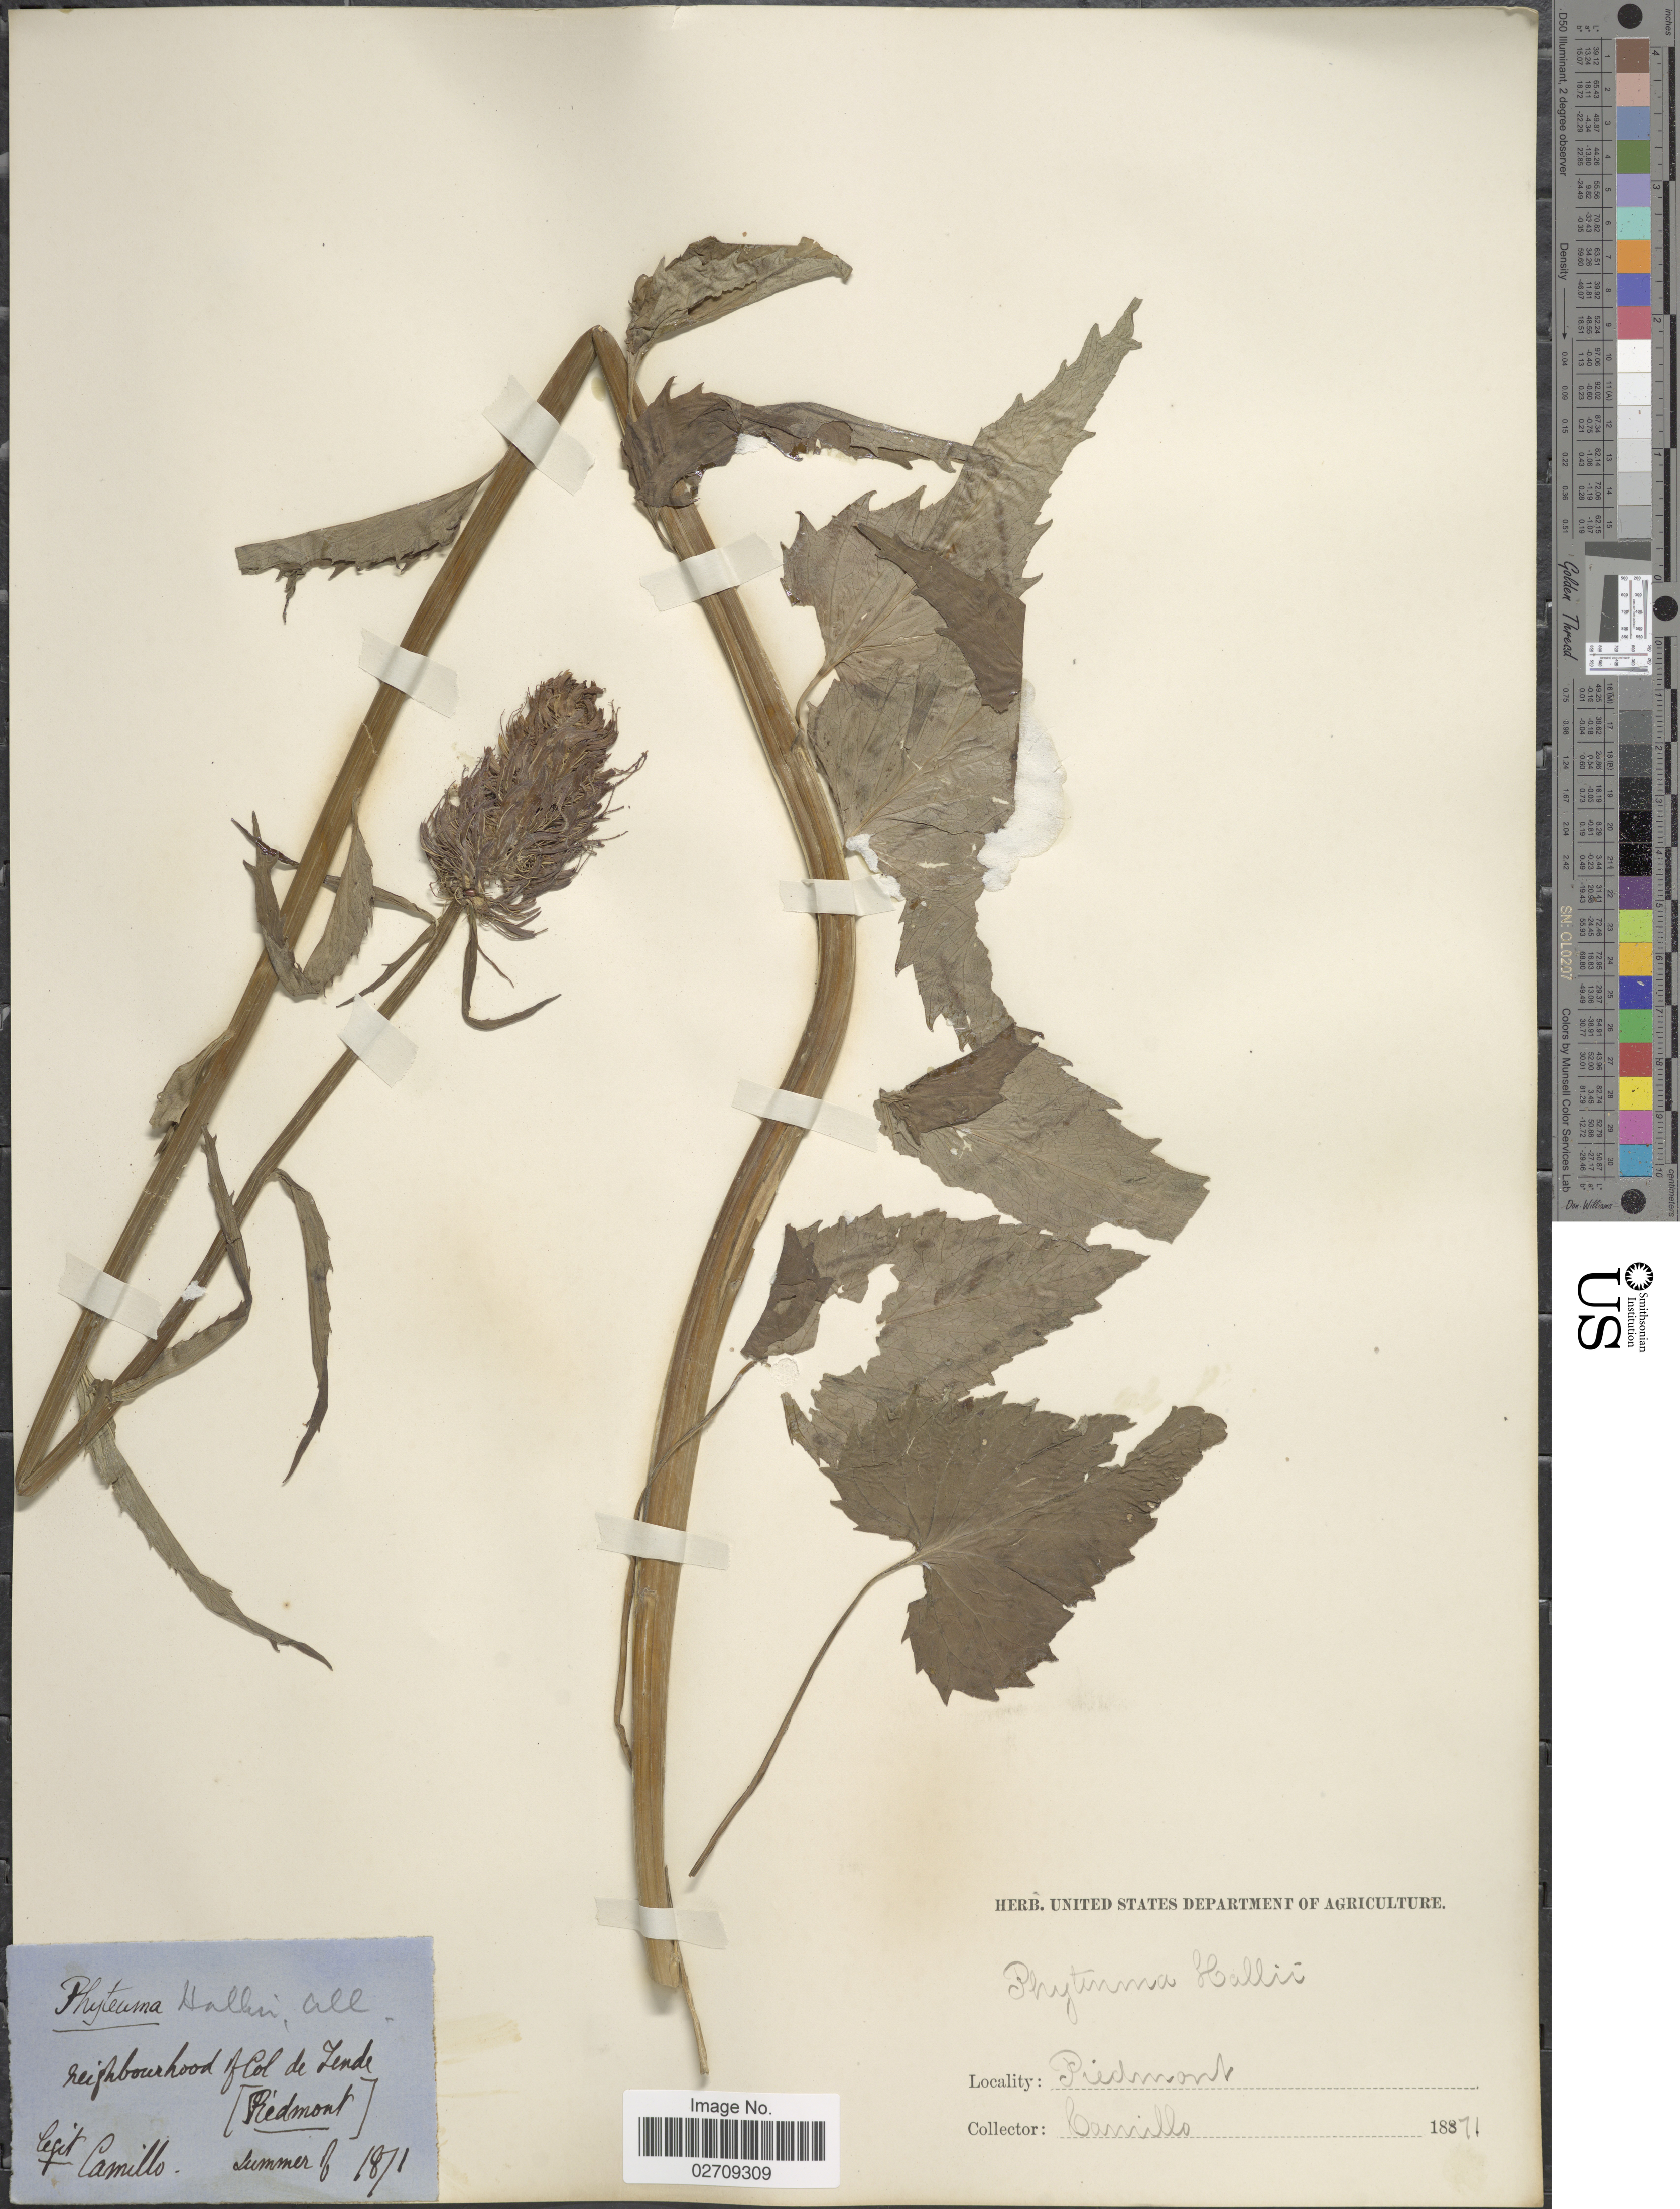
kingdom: Plantae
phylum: Tracheophyta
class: Magnoliopsida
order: Asterales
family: Campanulaceae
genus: Phyteuma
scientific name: Phyteuma halleri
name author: All.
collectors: Camillo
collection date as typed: summer of 1871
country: Italy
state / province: Piedmont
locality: Neighbourhood of Col de Zende